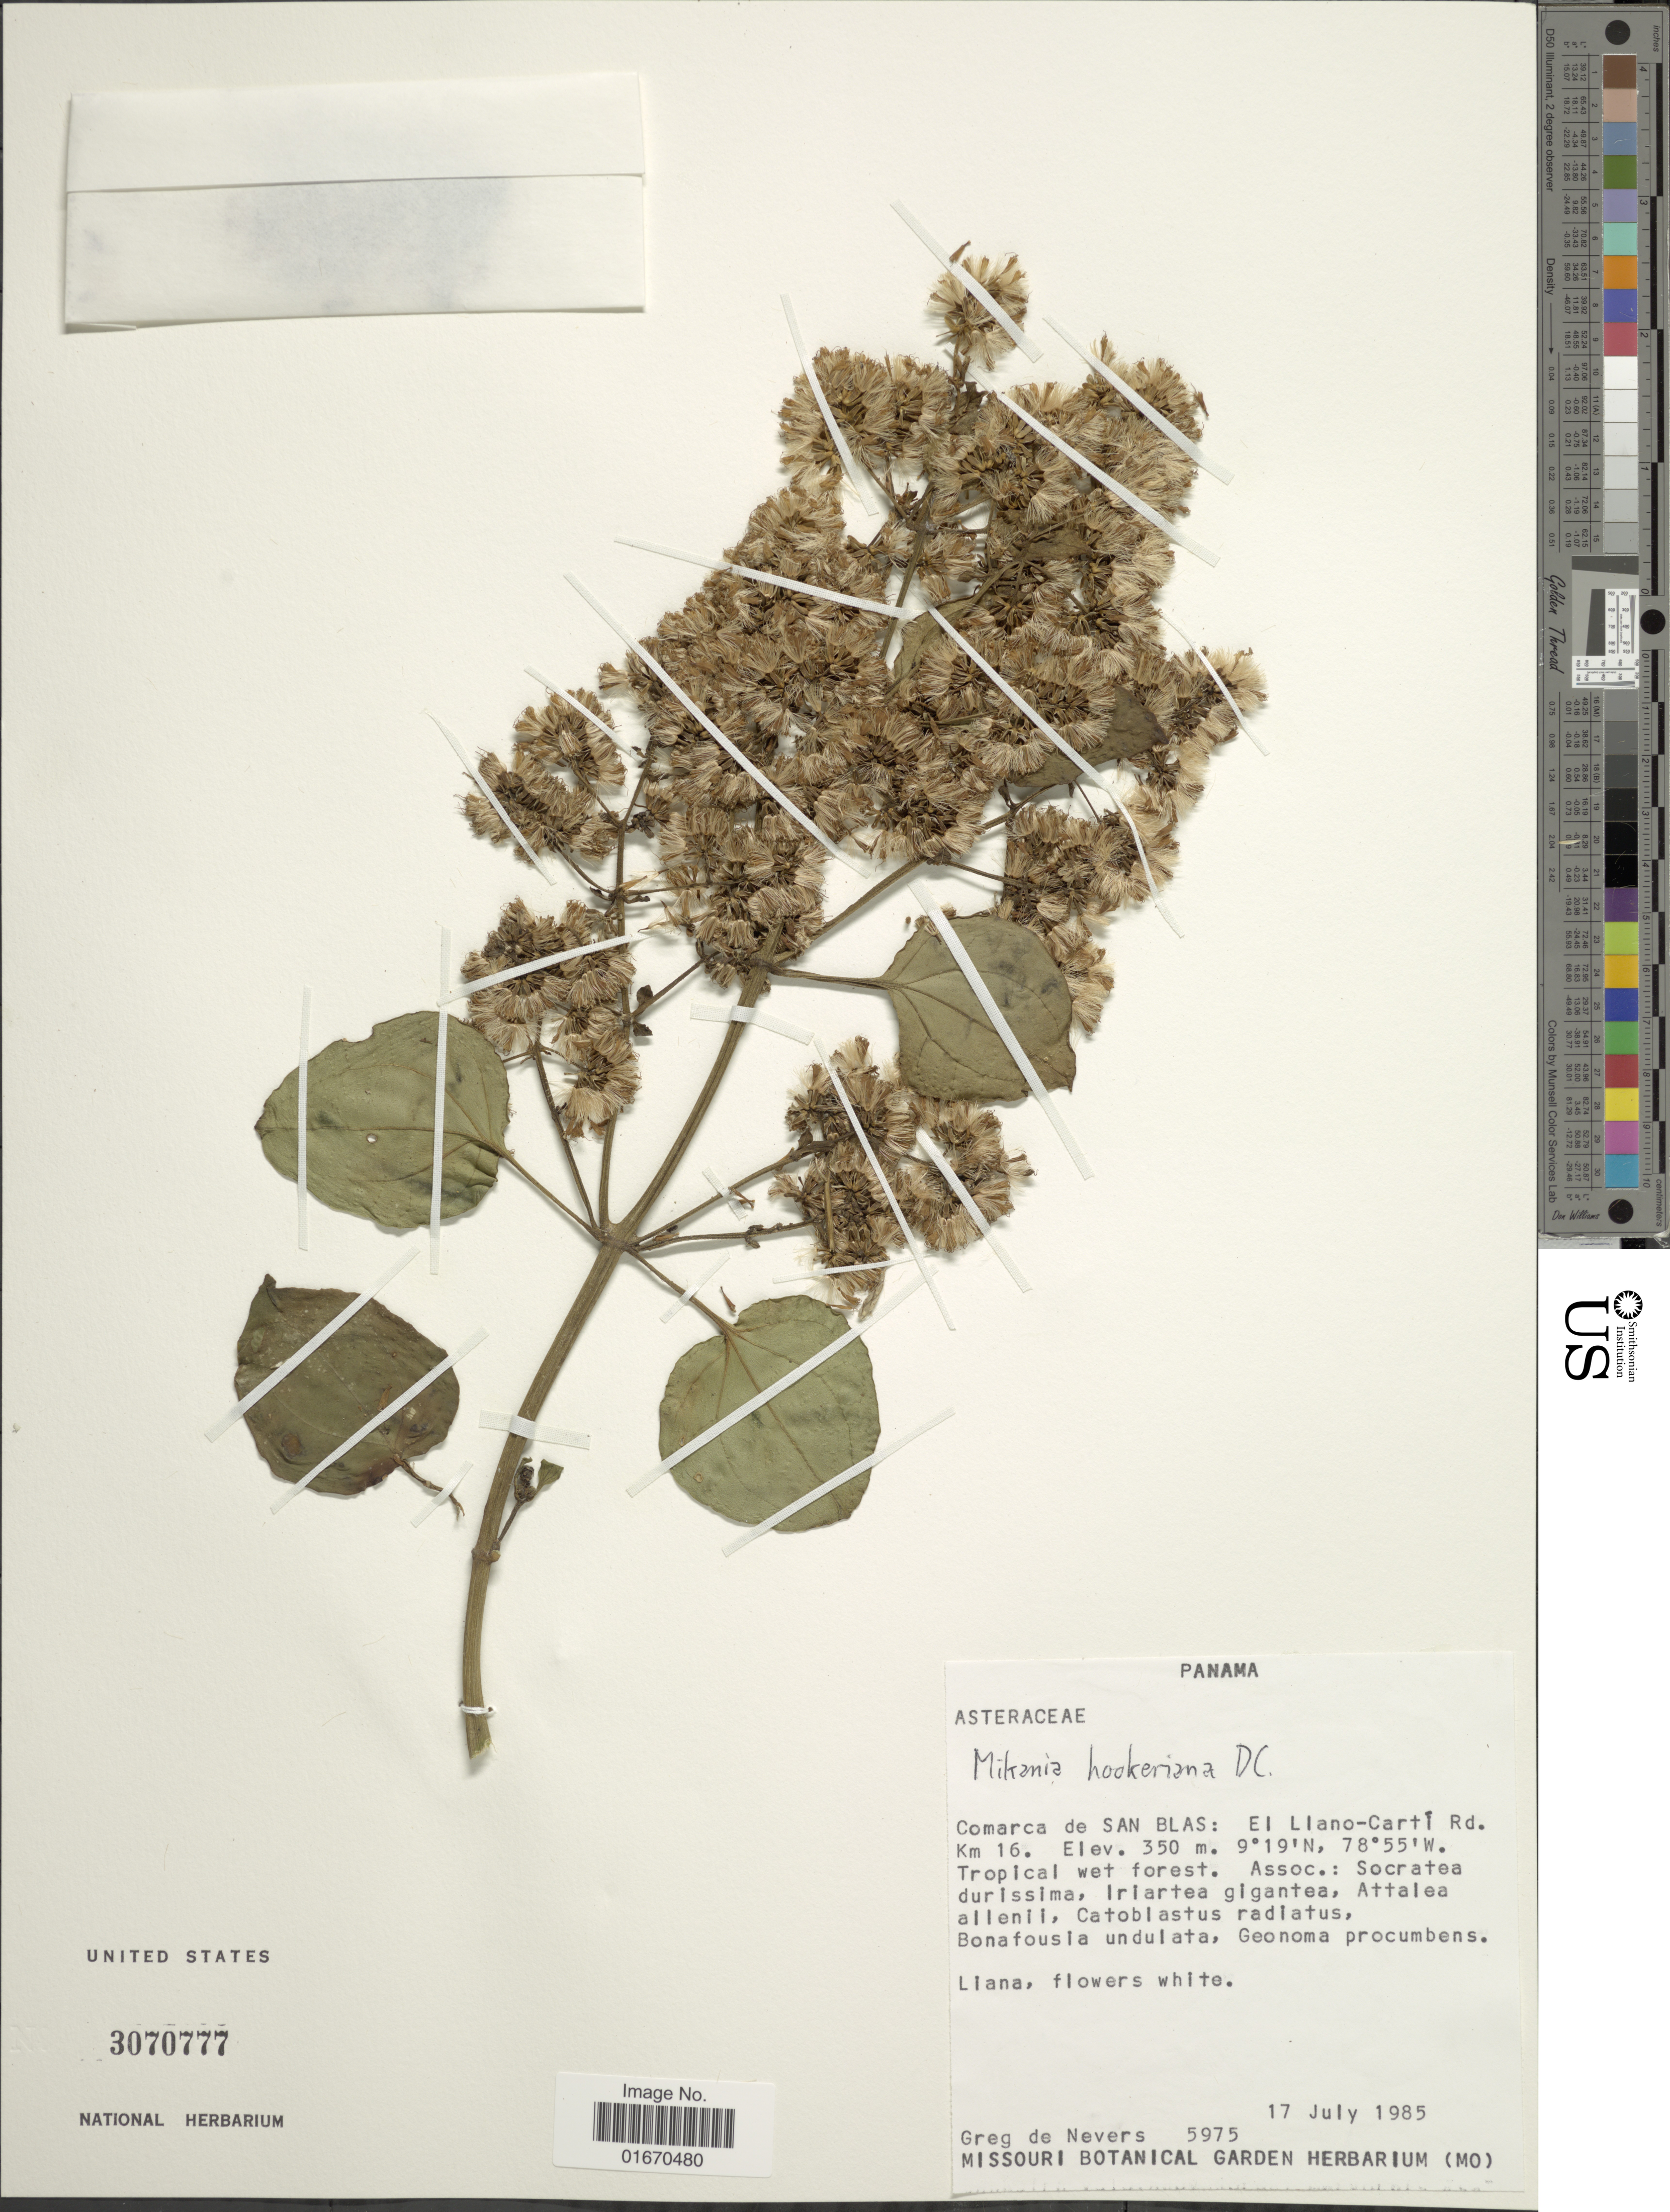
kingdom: Plantae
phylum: Tracheophyta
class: Magnoliopsida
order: Asterales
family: Asteraceae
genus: Mikania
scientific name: Mikania hookeriana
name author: DC.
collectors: G. C. de Nevers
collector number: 5975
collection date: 1985-07-17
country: Panama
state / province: Kuna Yala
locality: Comarca de San Blas, El Llano-Carti Rd. km 16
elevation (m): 350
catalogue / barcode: US 3070777